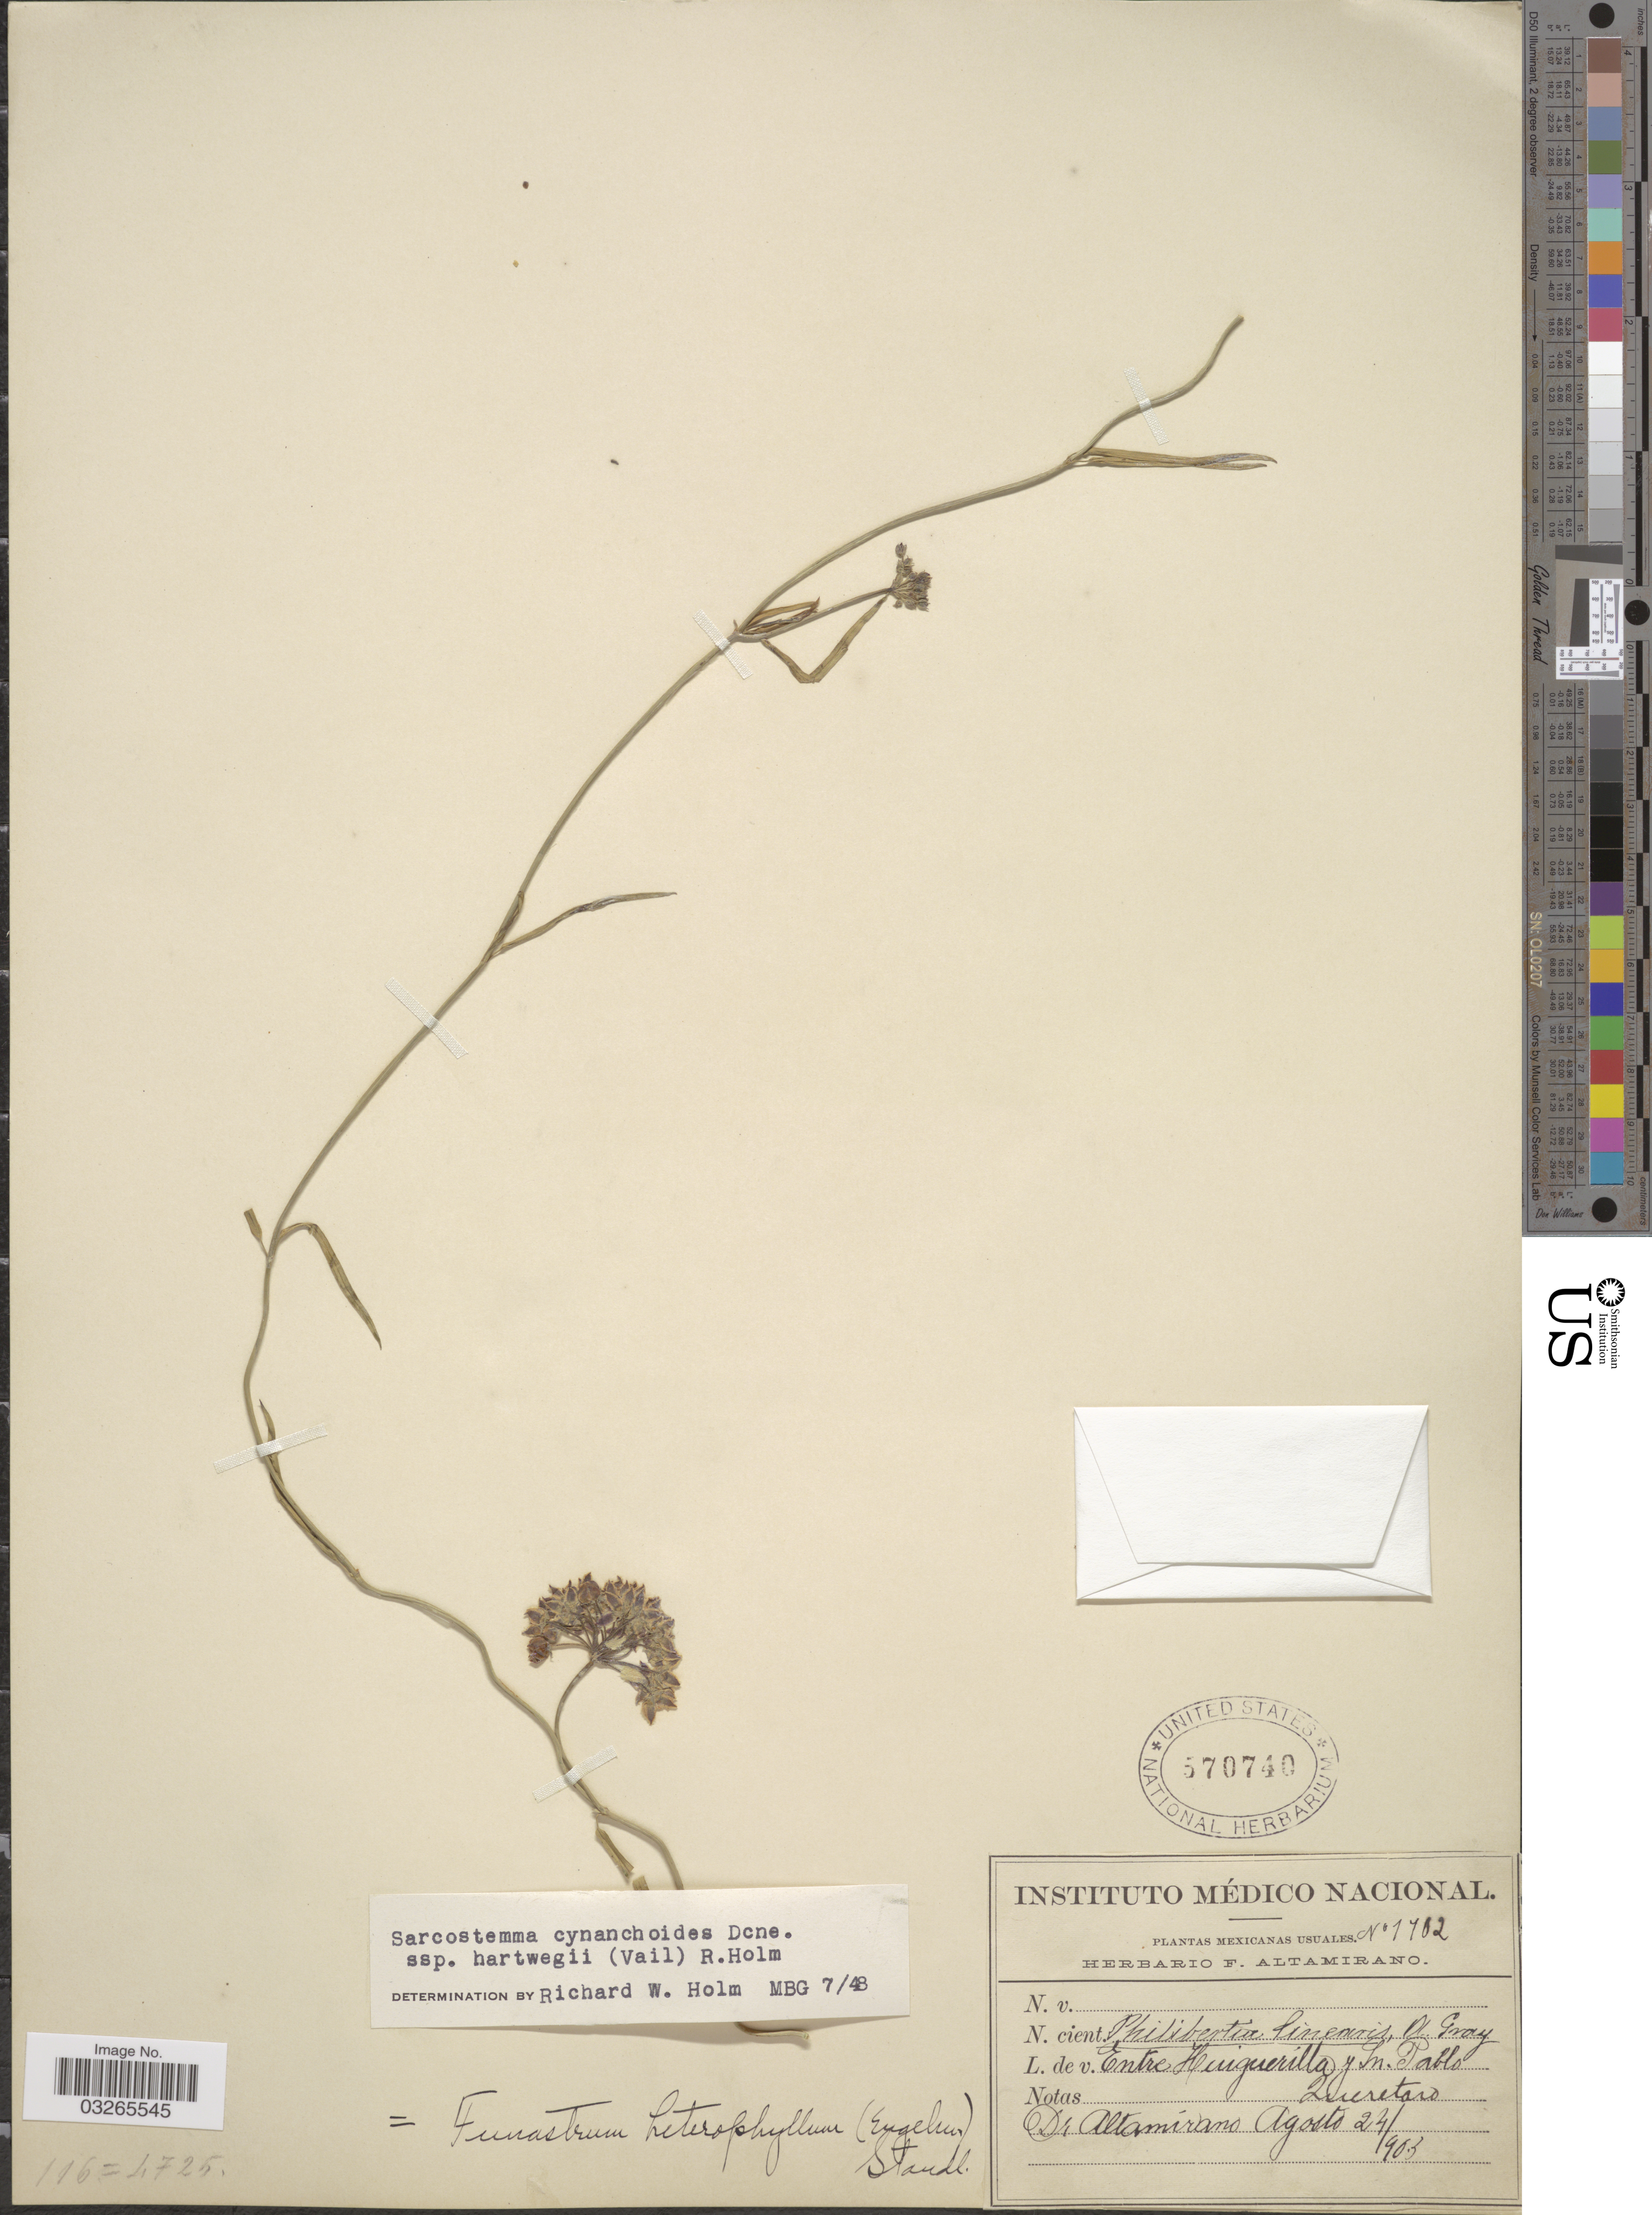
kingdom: Plantae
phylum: Tracheophyta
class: Magnoliopsida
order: Gentianales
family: Apocynaceae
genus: Sarcostemma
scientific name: Sarcostemma cynanchoides subsp. hartwegii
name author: (Vail) R.W. Holm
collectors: F. Altamirano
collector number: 1702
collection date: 1903-08-24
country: Mexico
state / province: Querétaro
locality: Entre Huiguerillas y Sn. Pablo, Queretaro.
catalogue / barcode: US 570740